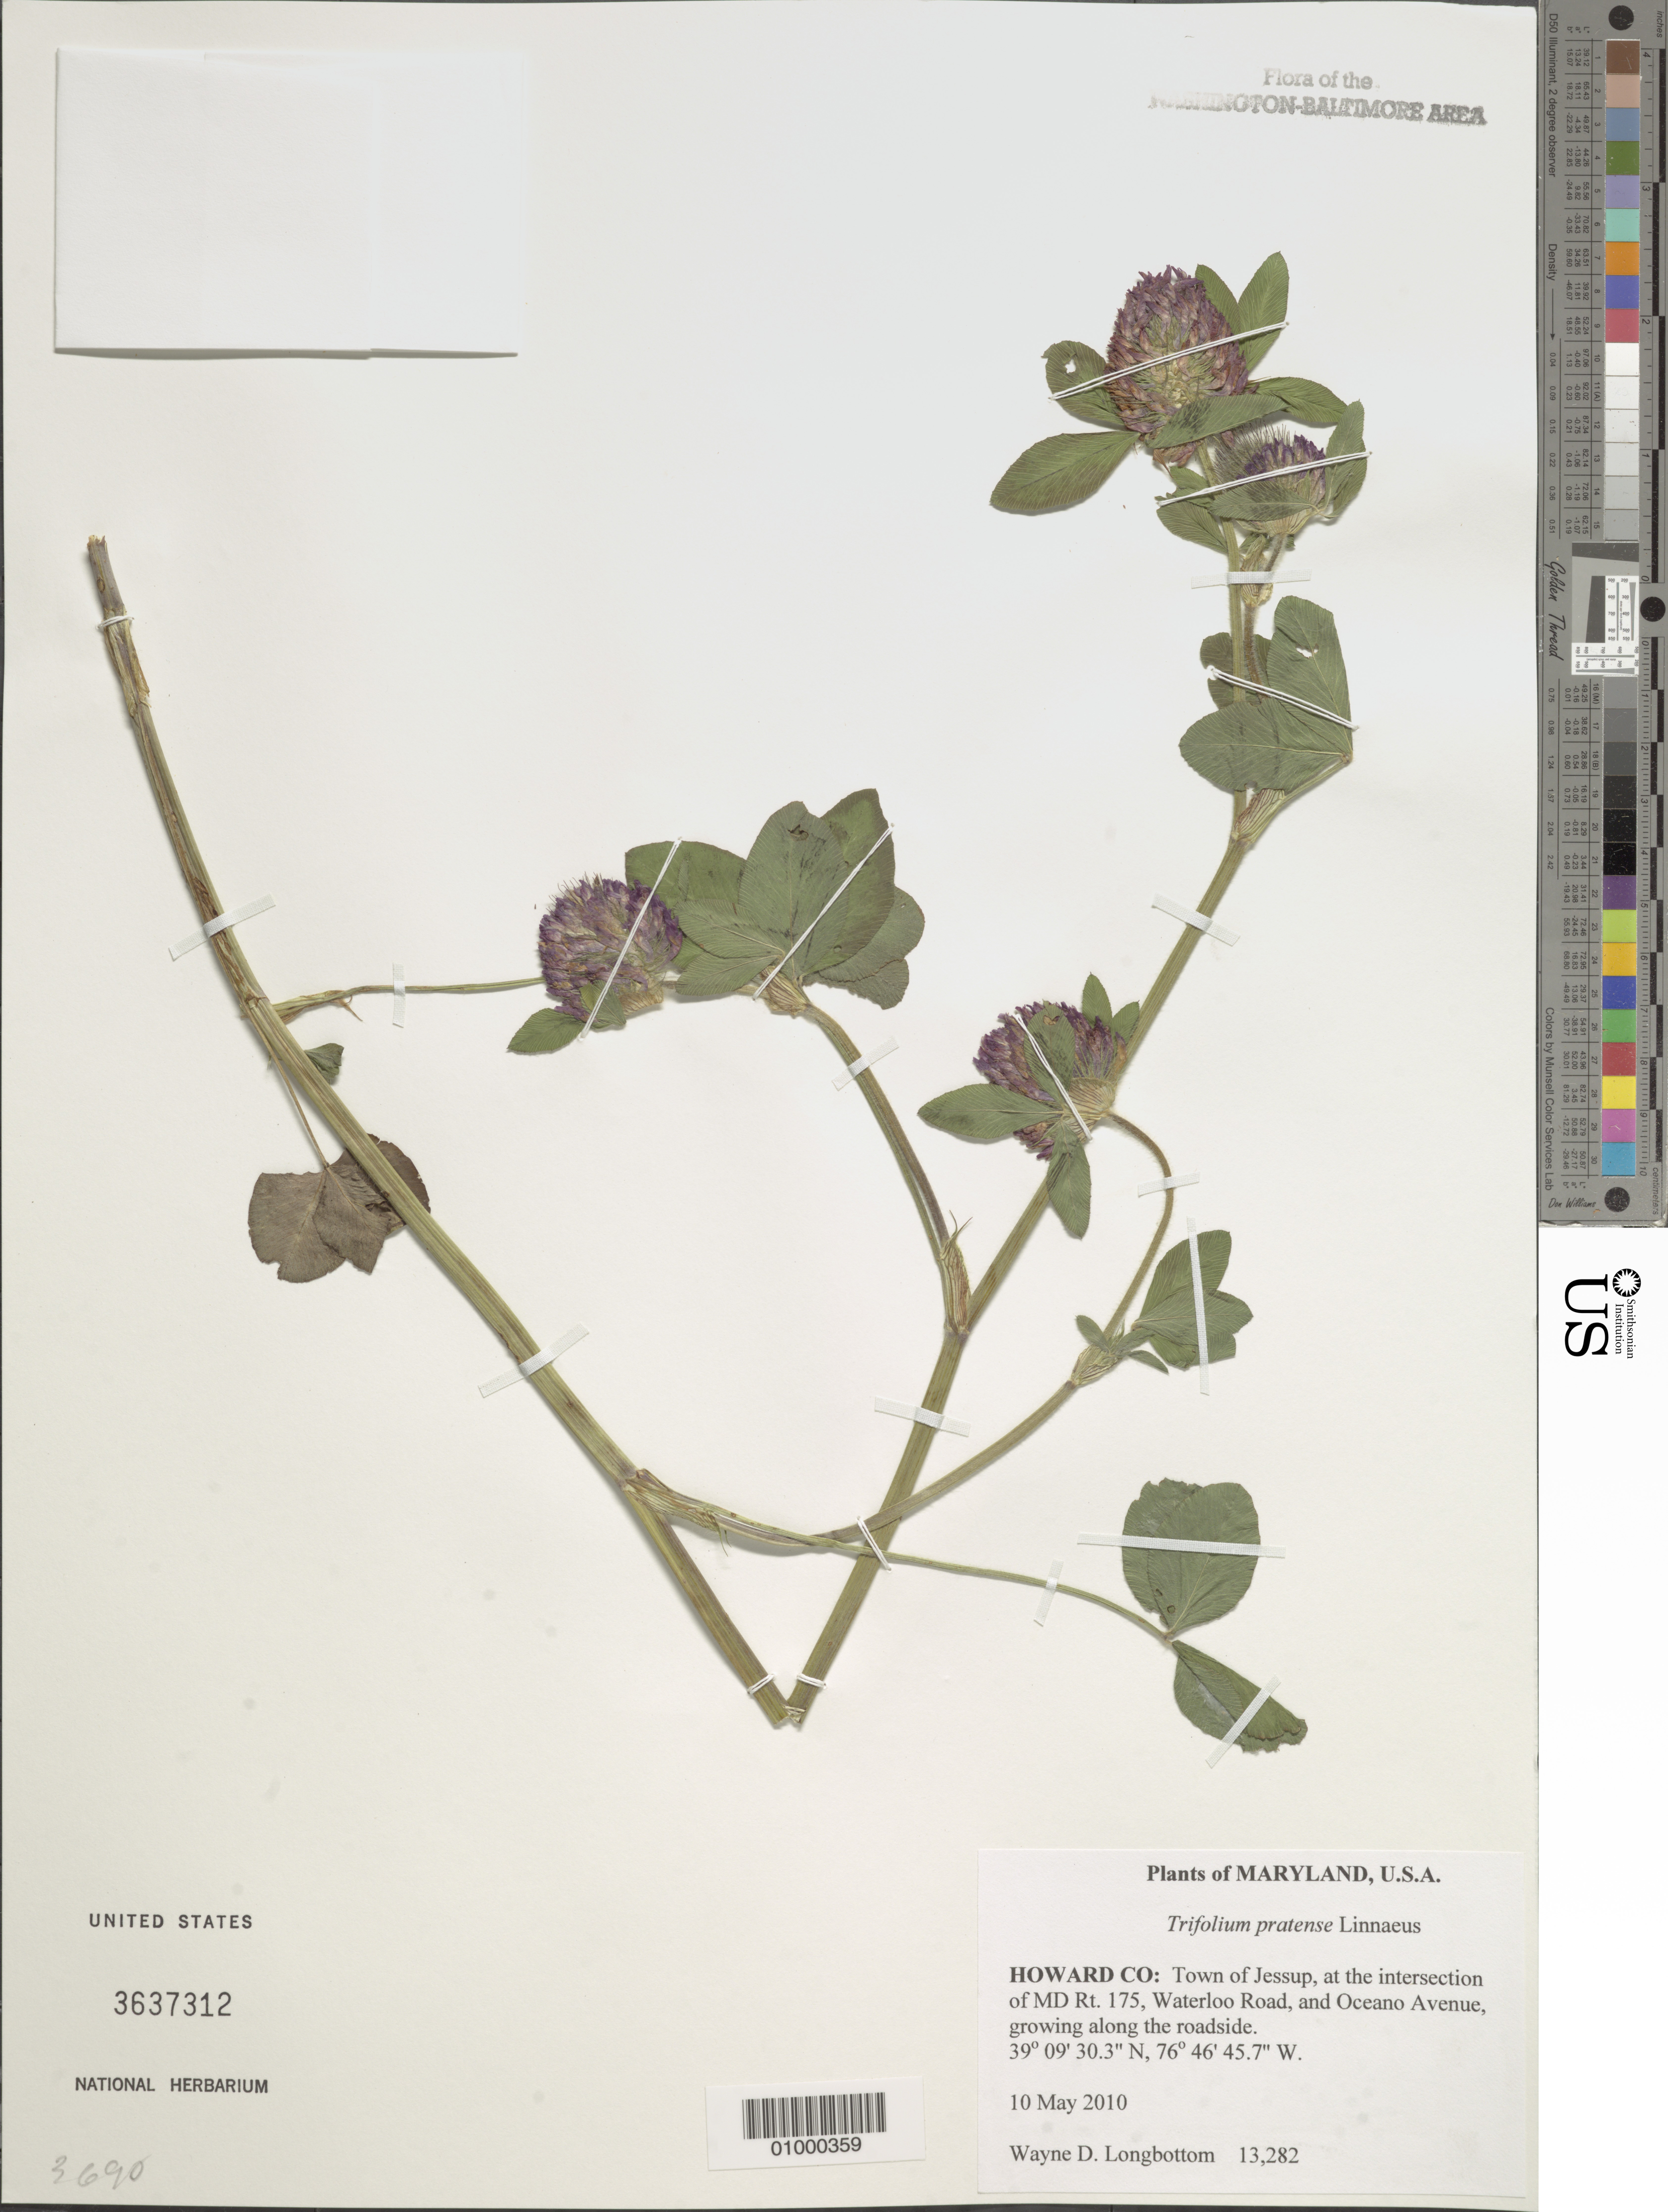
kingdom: Plantae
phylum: Tracheophyta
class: Magnoliopsida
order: Fabales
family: Fabaceae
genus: Trifolium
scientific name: Trifolium pratense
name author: L.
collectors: W. D. Longbottom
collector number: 13282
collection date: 2010-05-10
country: United States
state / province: Maryland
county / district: Howard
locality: Town of Jessup, at the intersection of MD Rt. 175, Waterloo Road, and oceano Avenua, growing along the roadside.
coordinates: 37 09 30.3 N, 76 46 45.7 W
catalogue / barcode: US 3637312